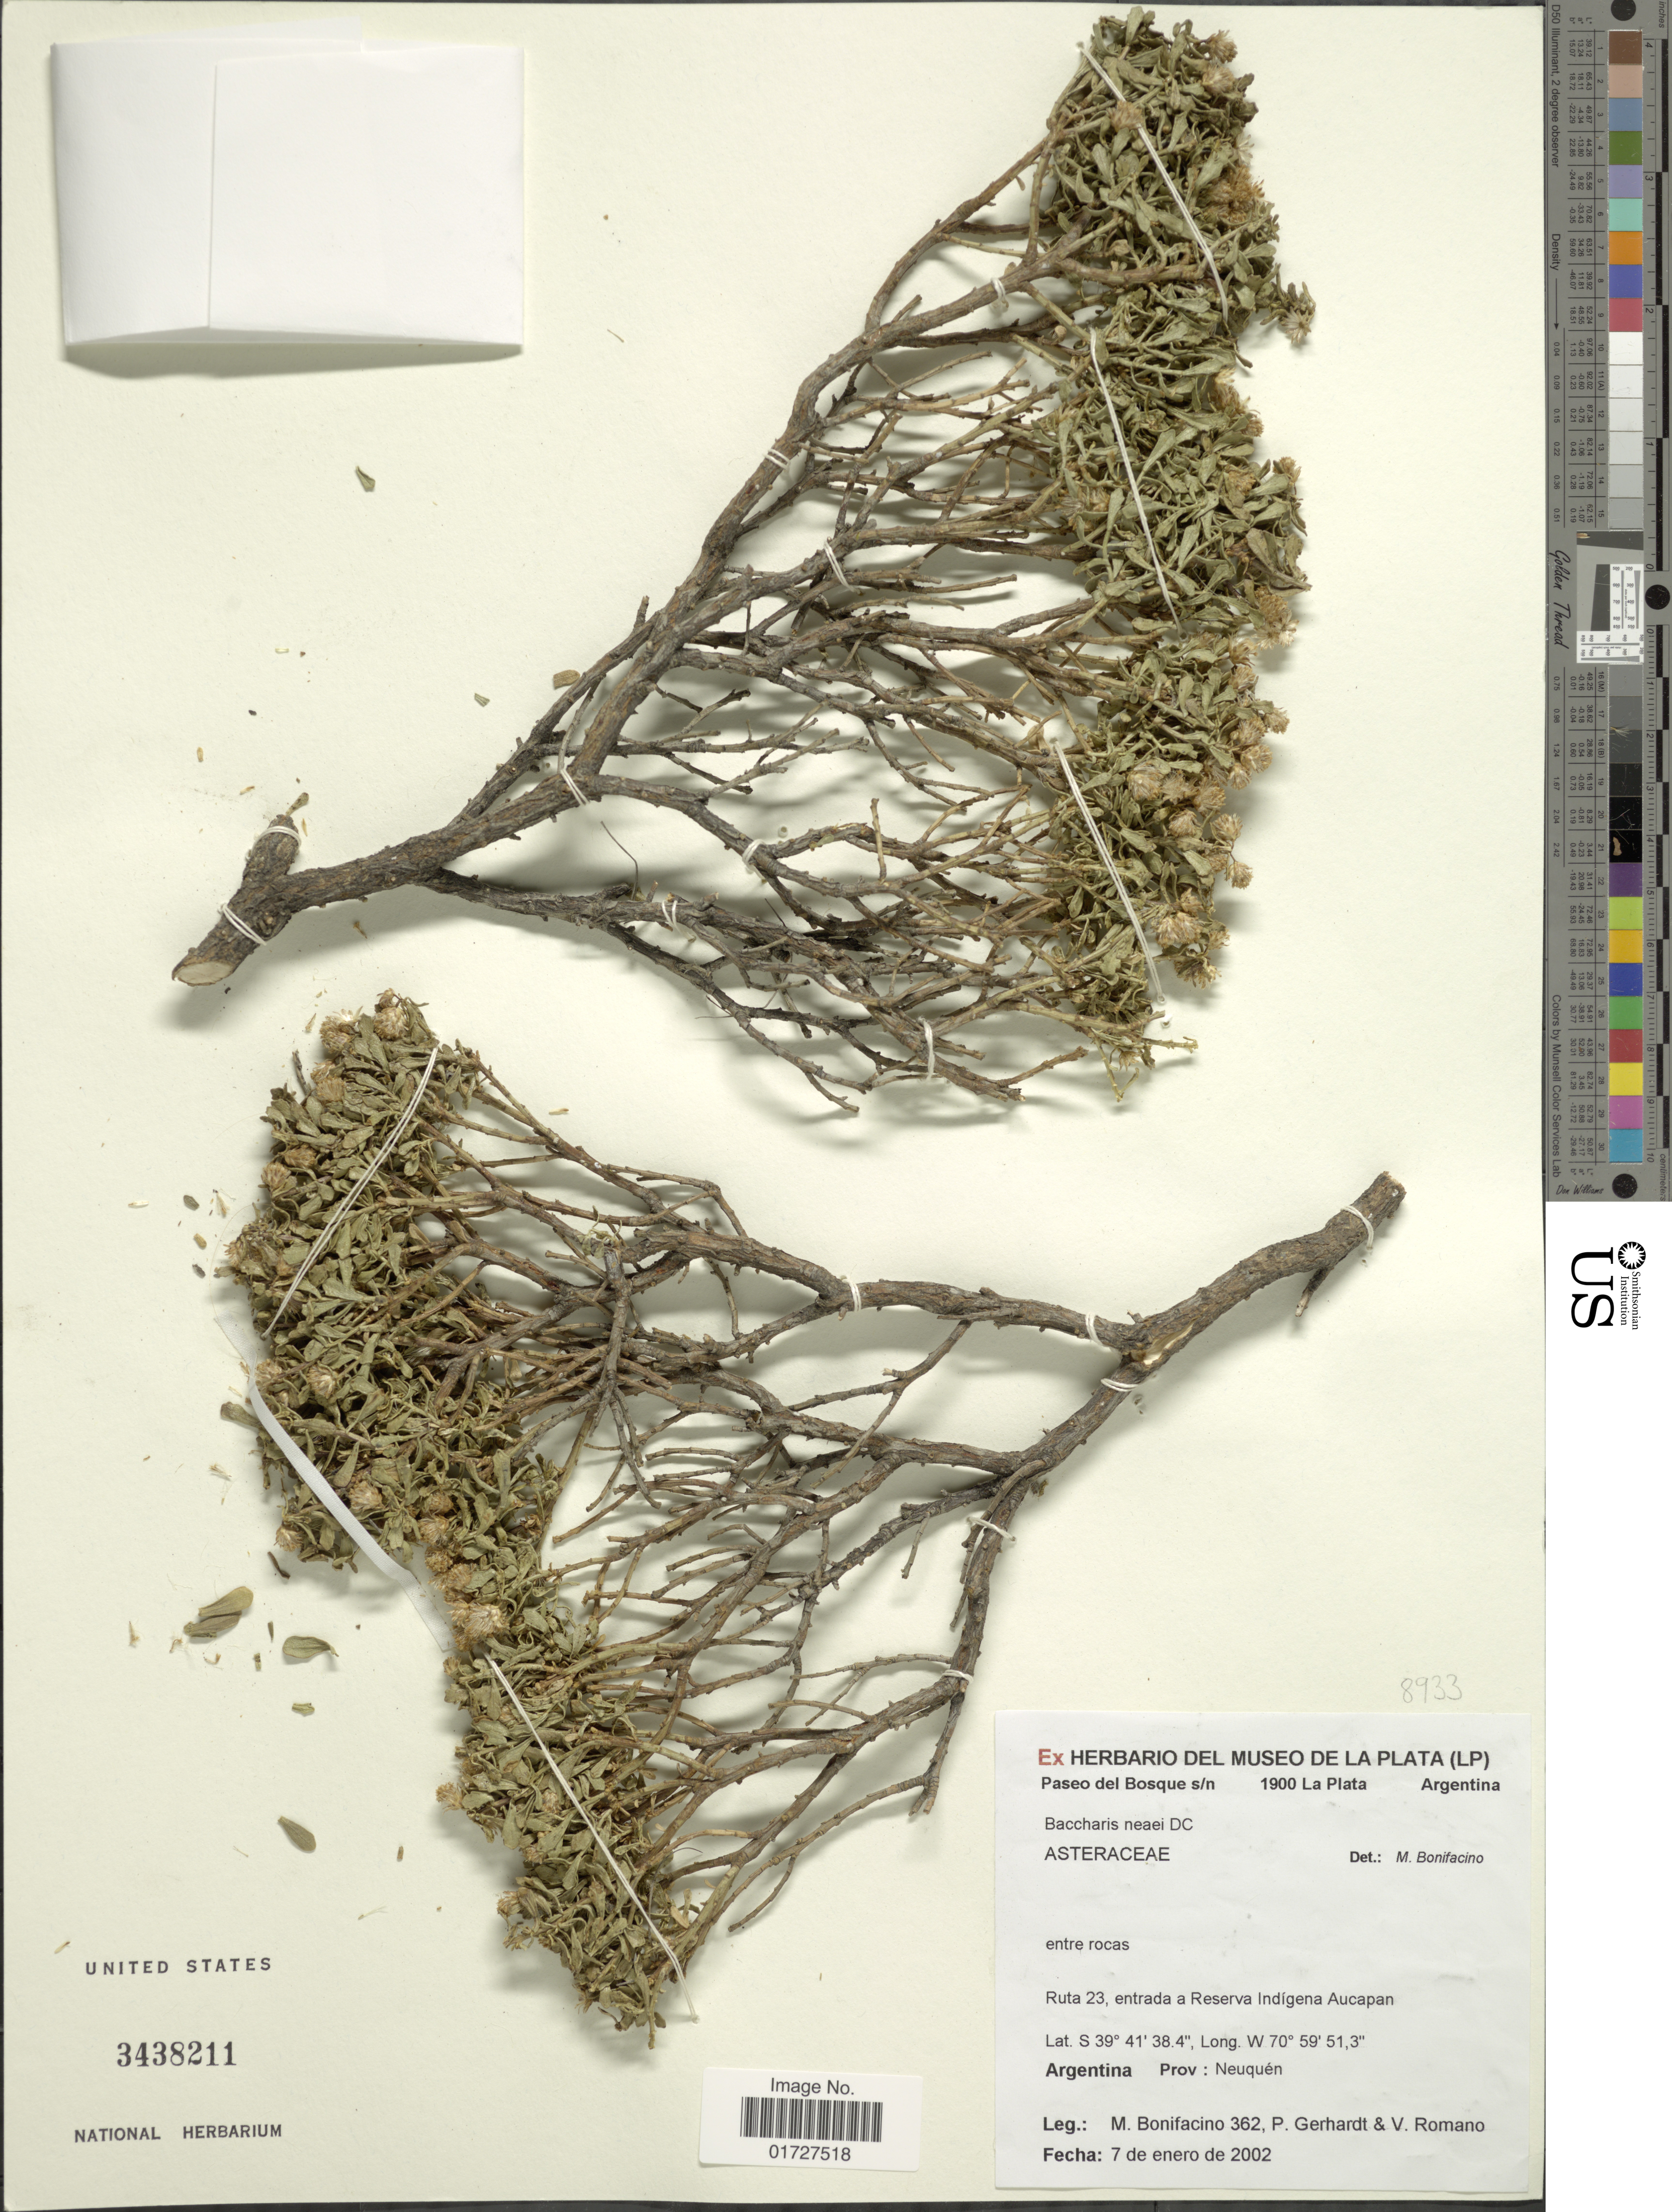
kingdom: Plantae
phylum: Tracheophyta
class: Magnoliopsida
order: Asterales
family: Asteraceae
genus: Baccharis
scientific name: Baccharis neaei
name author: DC.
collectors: M. Bonifacino, P. Gerhardt & V. Romano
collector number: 0362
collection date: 2002-01-07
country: Argentina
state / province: Neuquen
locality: Ruta 23, entrada a Reserva Indigena Aucapan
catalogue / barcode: US 3438211